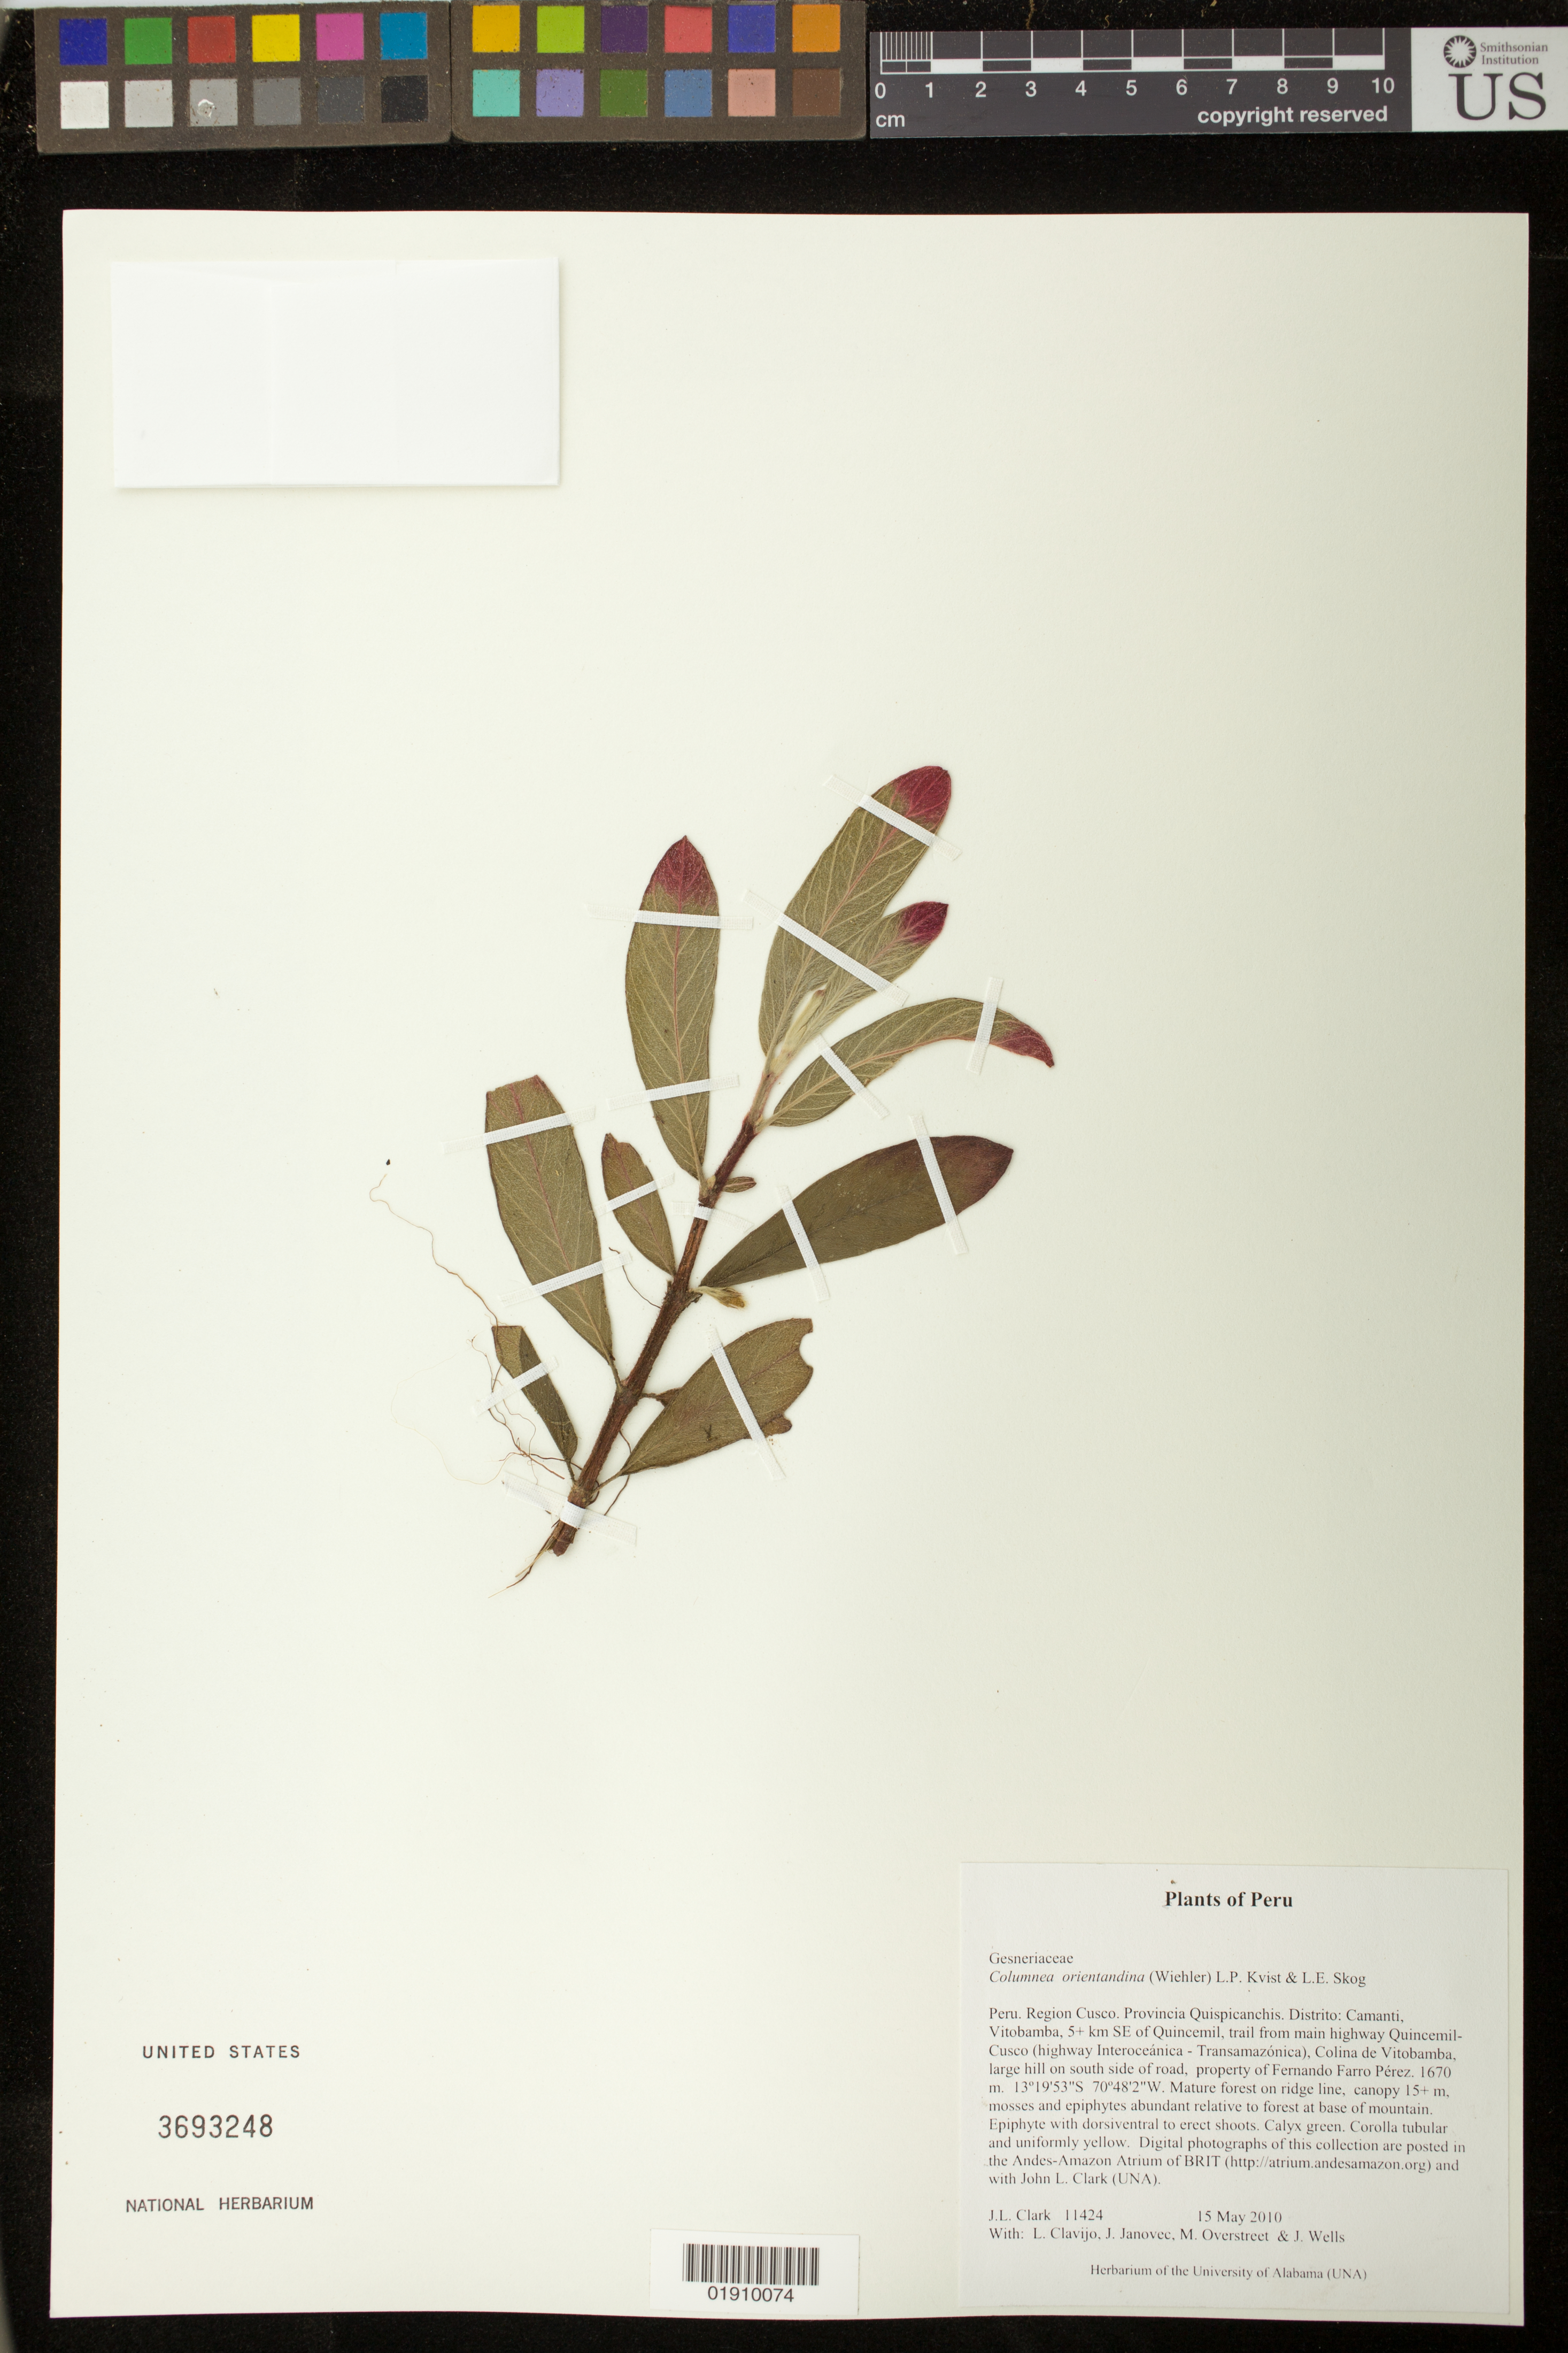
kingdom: Plantae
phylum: Tracheophyta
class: Magnoliopsida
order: Lamiales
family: Gesneriaceae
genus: Columnea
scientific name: Columnea orientandina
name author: (Wiehler) L.P. Kvist & L.E. Skog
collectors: J. L. Clark, L. Clavijo, J. Janovec, M. Overstreet & J. Wells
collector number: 11424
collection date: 2010-05-15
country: Peru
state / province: Cusco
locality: Provincia Quispicanchis. Distrito: Camanti, Vitobamba, 5+ km SE of Quincemil, trail from main highway Quincemil-Cusco (highway Interoceánica - Transamazónica), Colina de Vitobamba, large hill on south side of road, property of Fernando Farro Pérez.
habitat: Mature forest on ridge line, canopy 15+ m, mosses and epiphytes abundant relative to forest at base of mountain.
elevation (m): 1670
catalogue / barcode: US 3693248